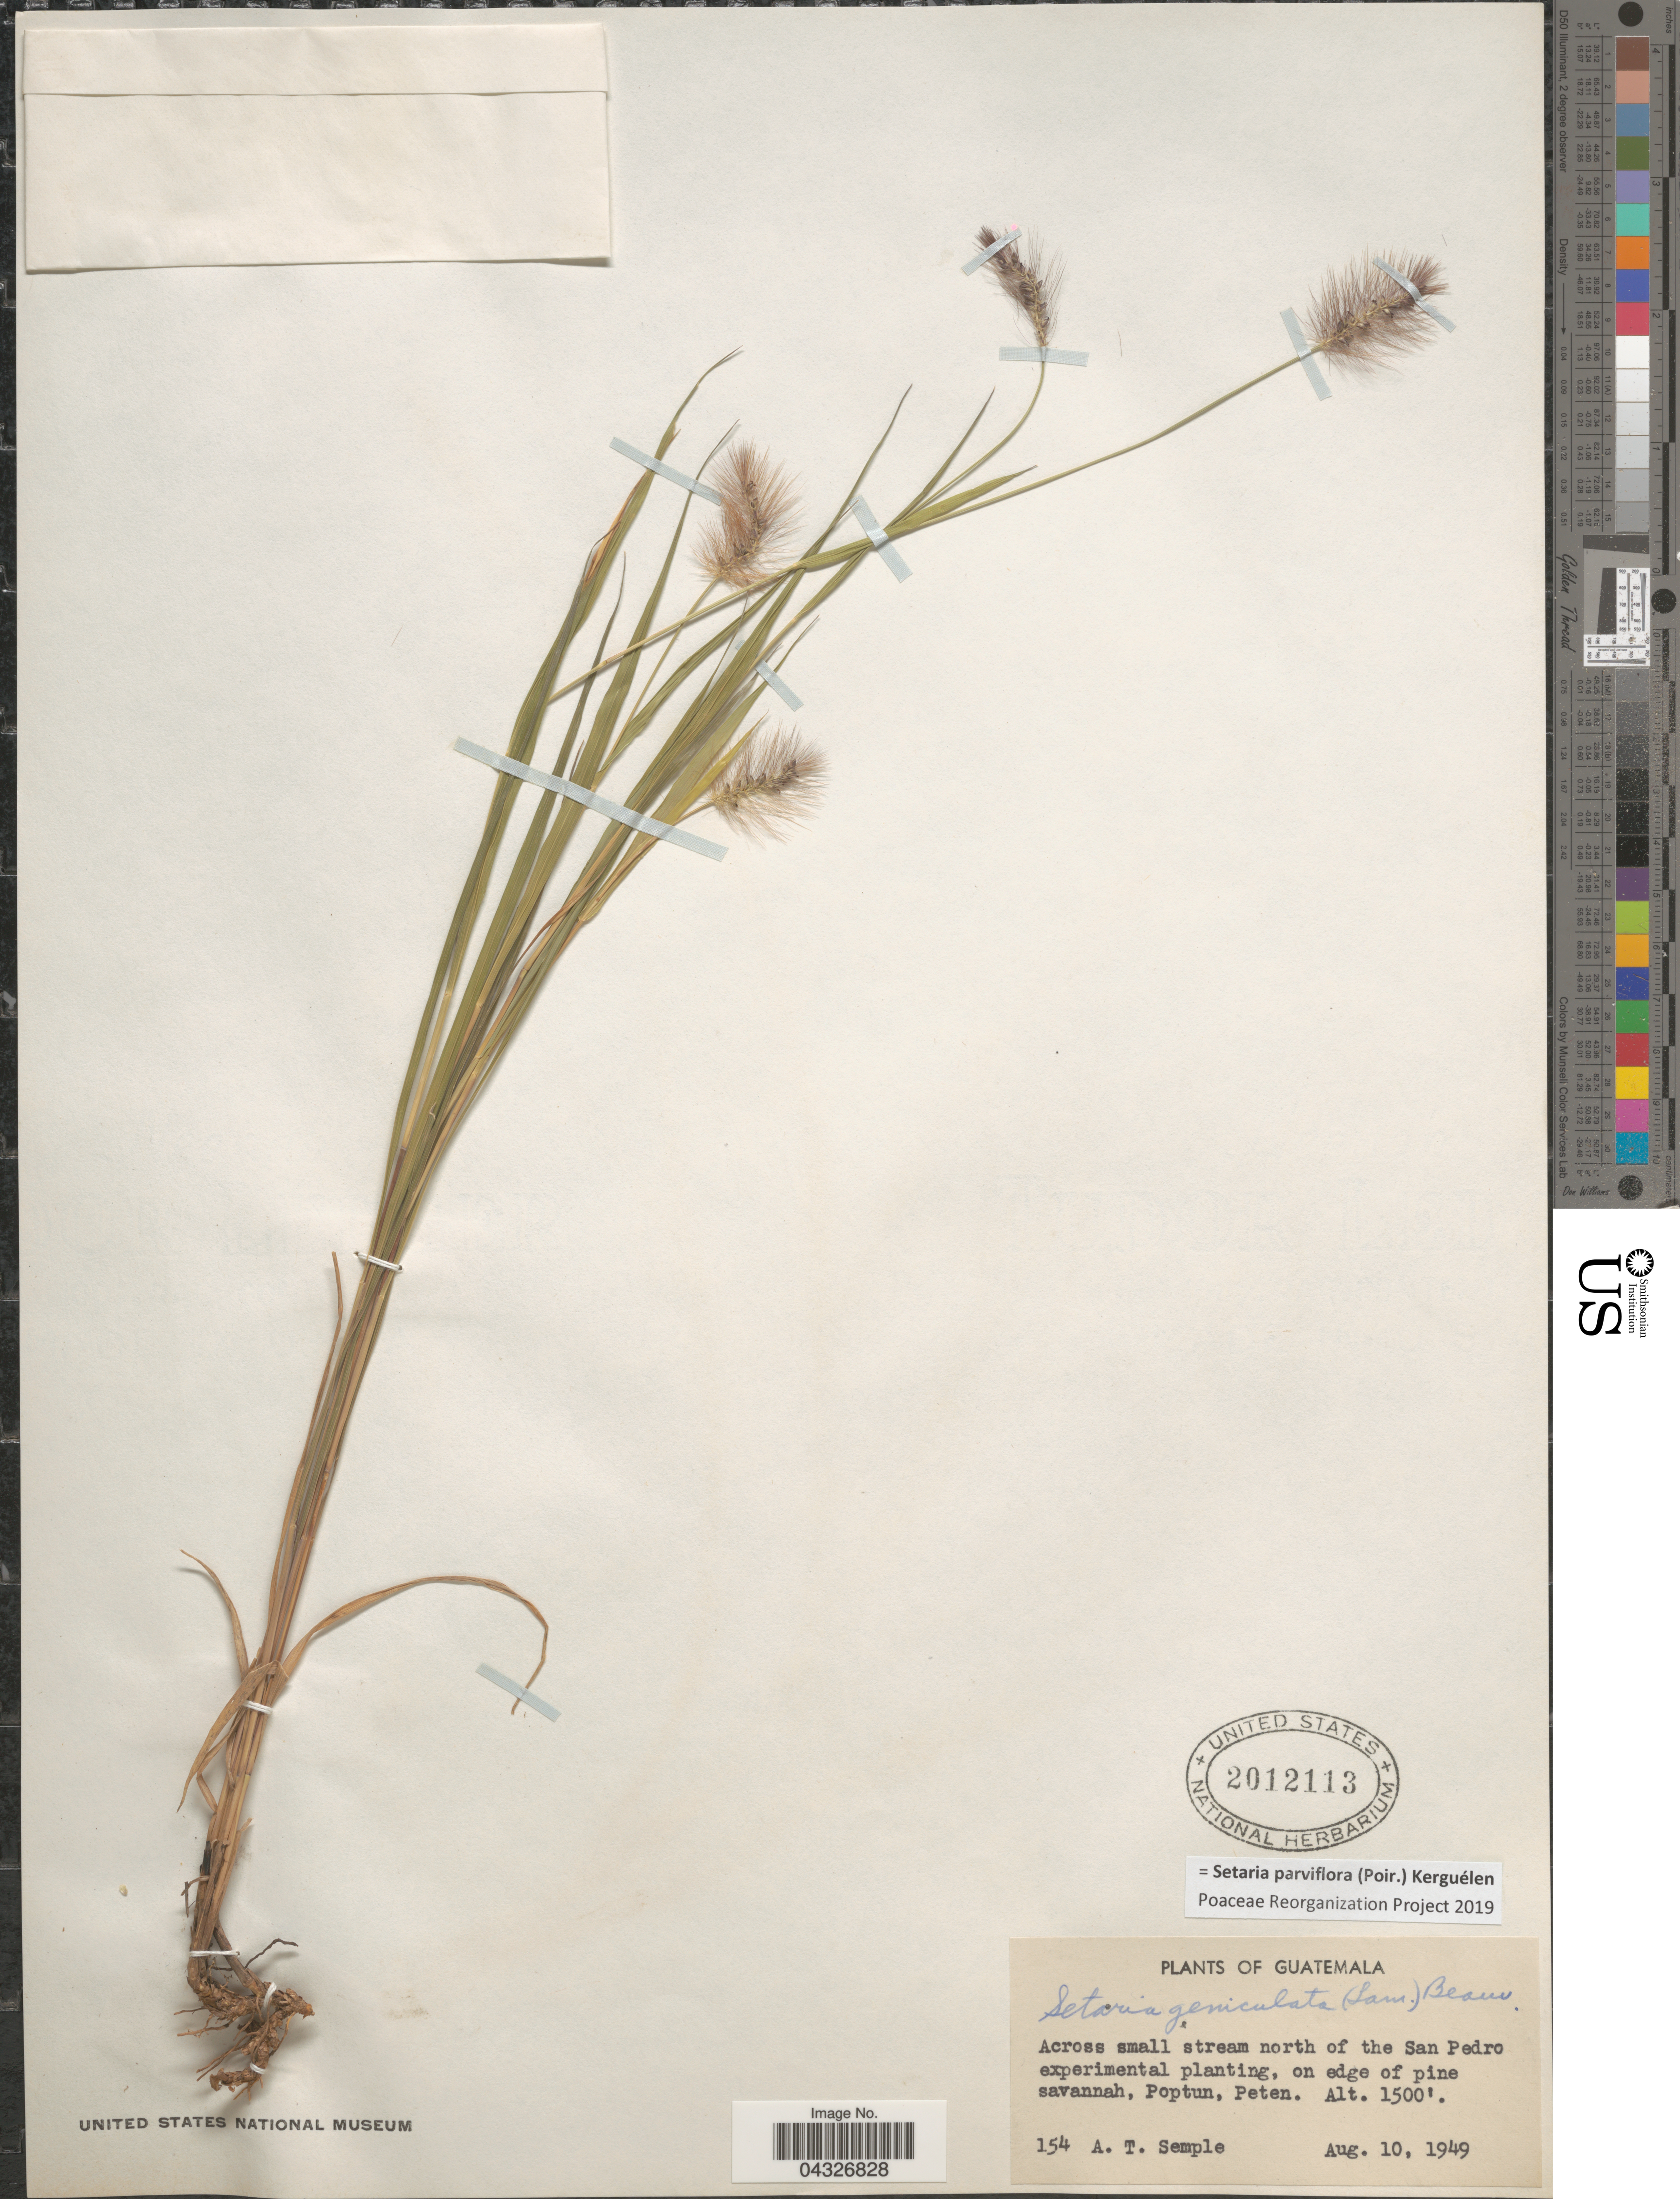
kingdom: Plantae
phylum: Tracheophyta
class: Liliopsida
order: Poales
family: Poaceae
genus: Setaria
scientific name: Setaria parviflora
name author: (Poir.) Kerguélen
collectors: A. Semple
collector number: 154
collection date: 1949-08-10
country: Guatemala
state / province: El Peten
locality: Across small stream north of the San Pedro experimental planting, on edge of pine savannah, Poptun.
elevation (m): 457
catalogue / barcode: US 2012113